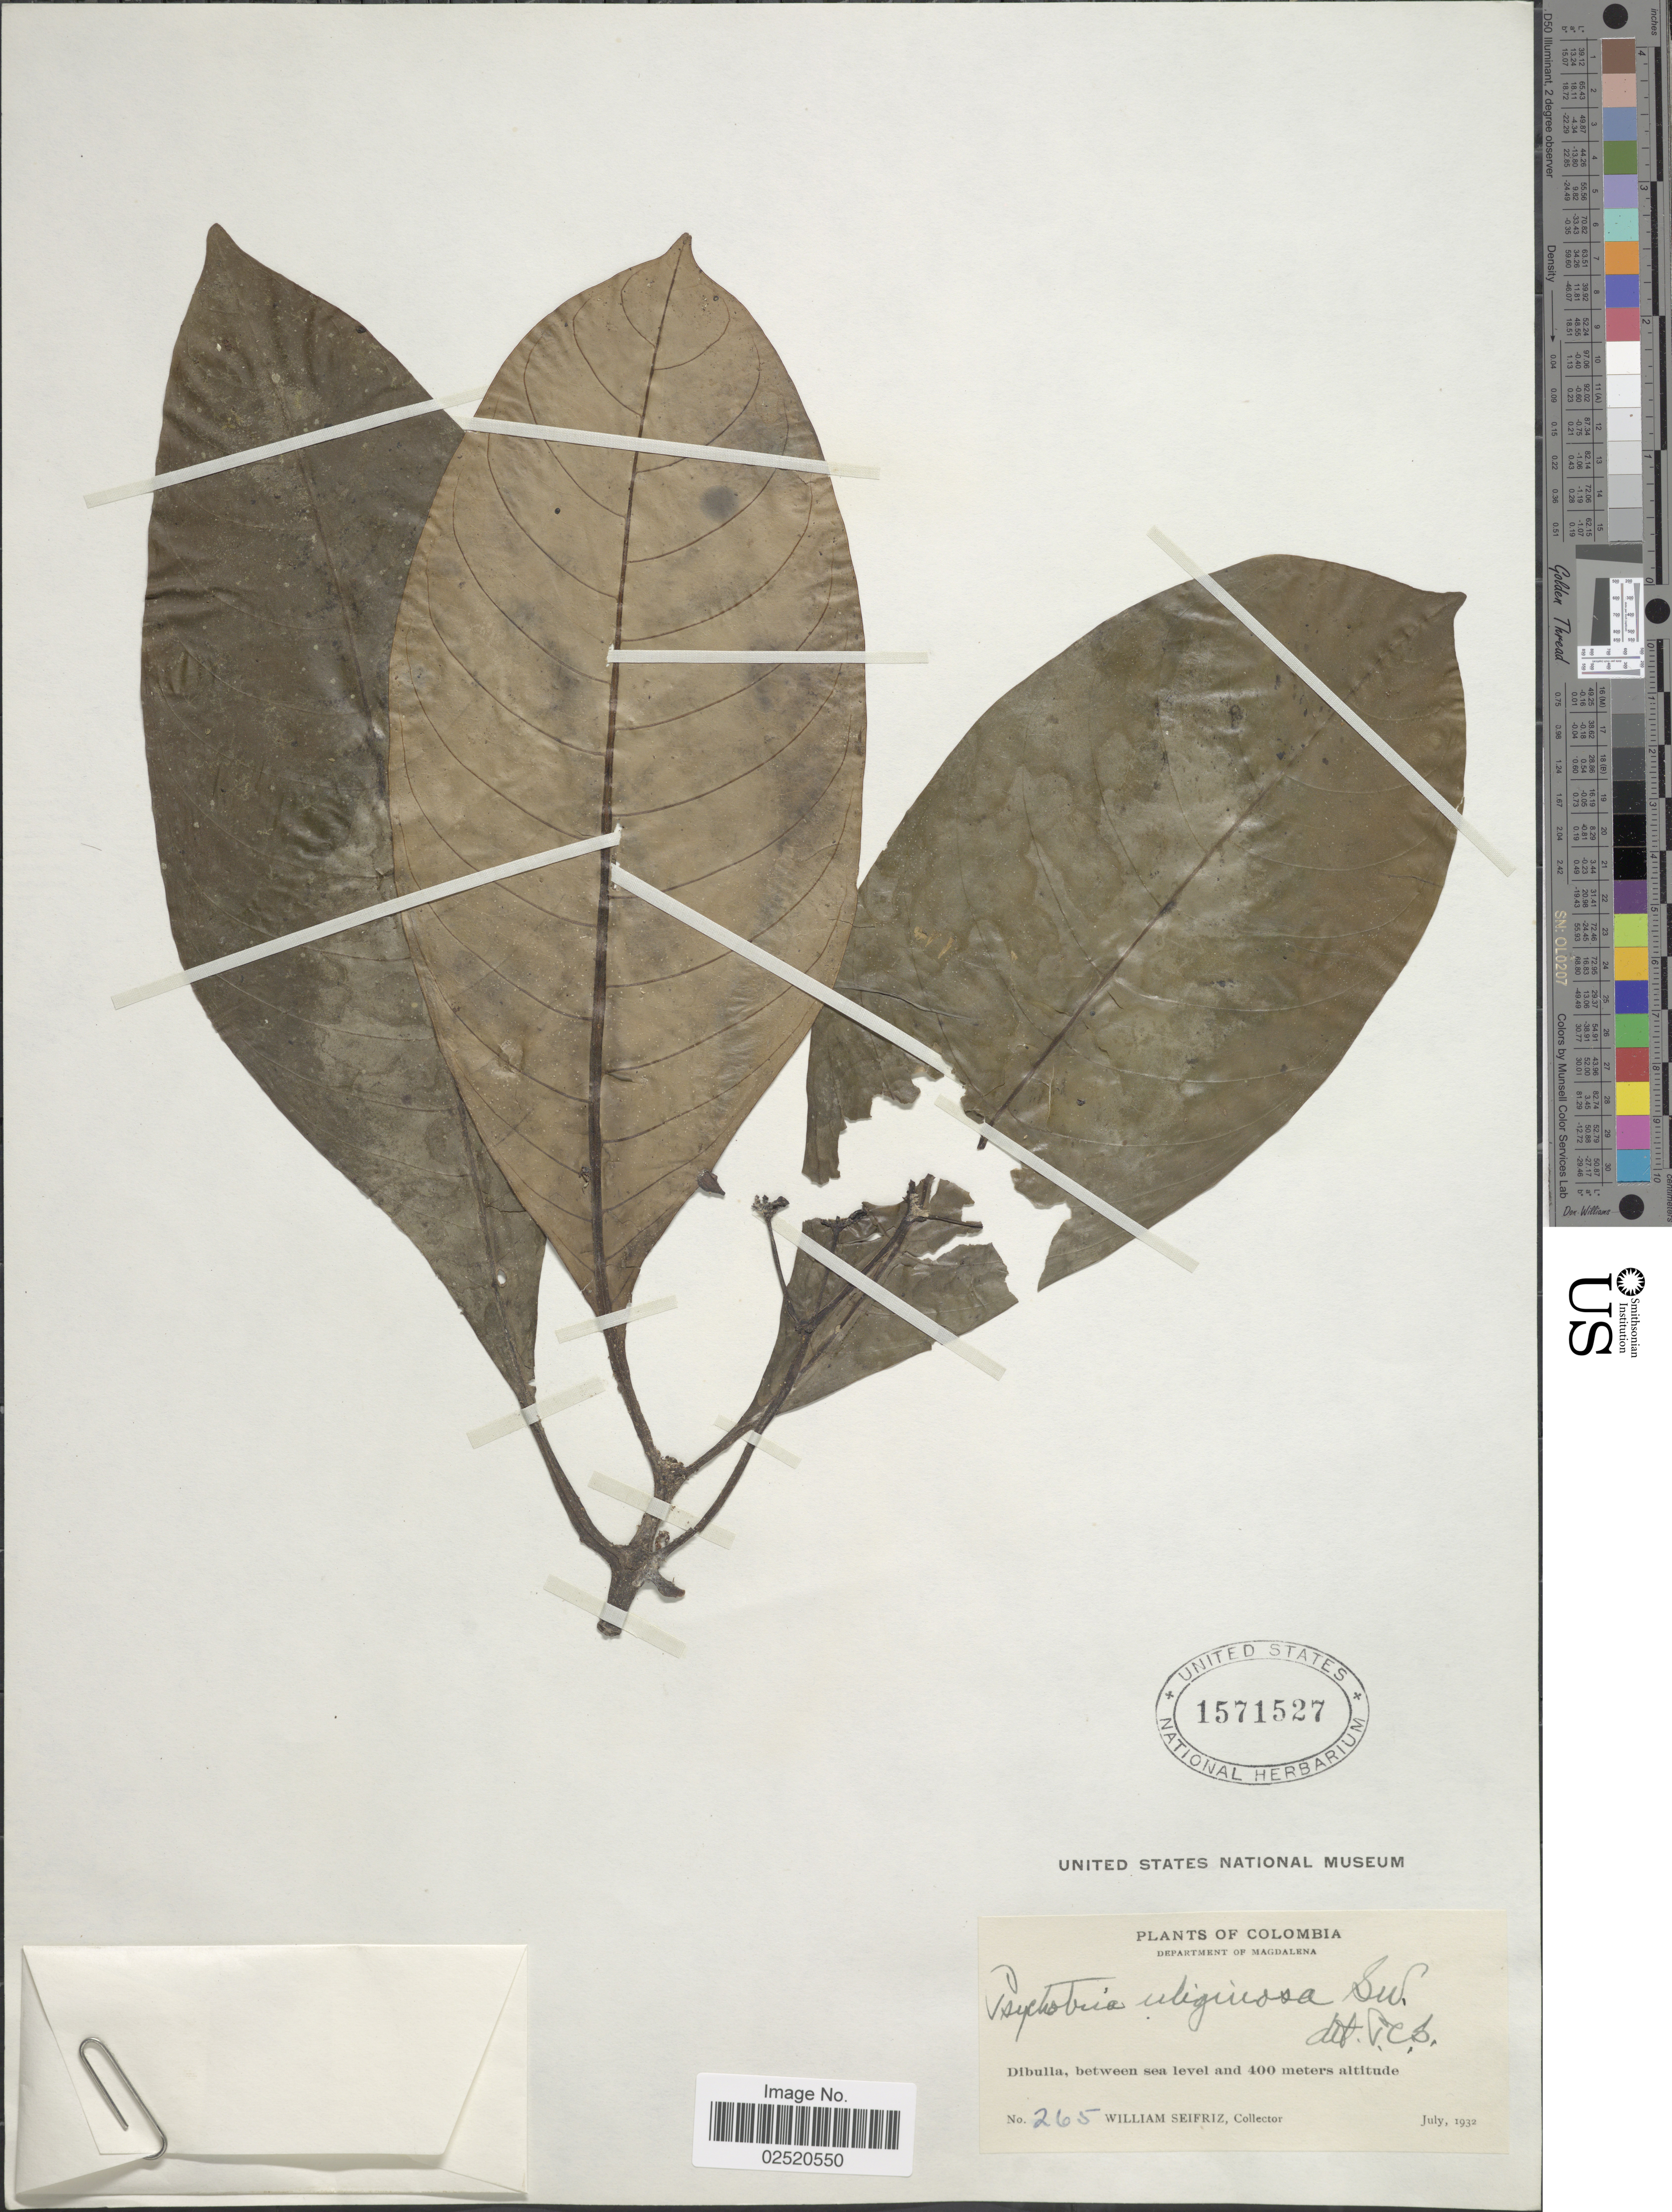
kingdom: Plantae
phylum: Tracheophyta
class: Magnoliopsida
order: Gentianales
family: Rubiaceae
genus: Psychotria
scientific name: Psychotria uliginosa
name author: Sw.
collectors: W. Seifriz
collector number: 265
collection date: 1932-07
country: Colombia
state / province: Magdalena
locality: Dibulla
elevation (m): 400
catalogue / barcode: US 1571527